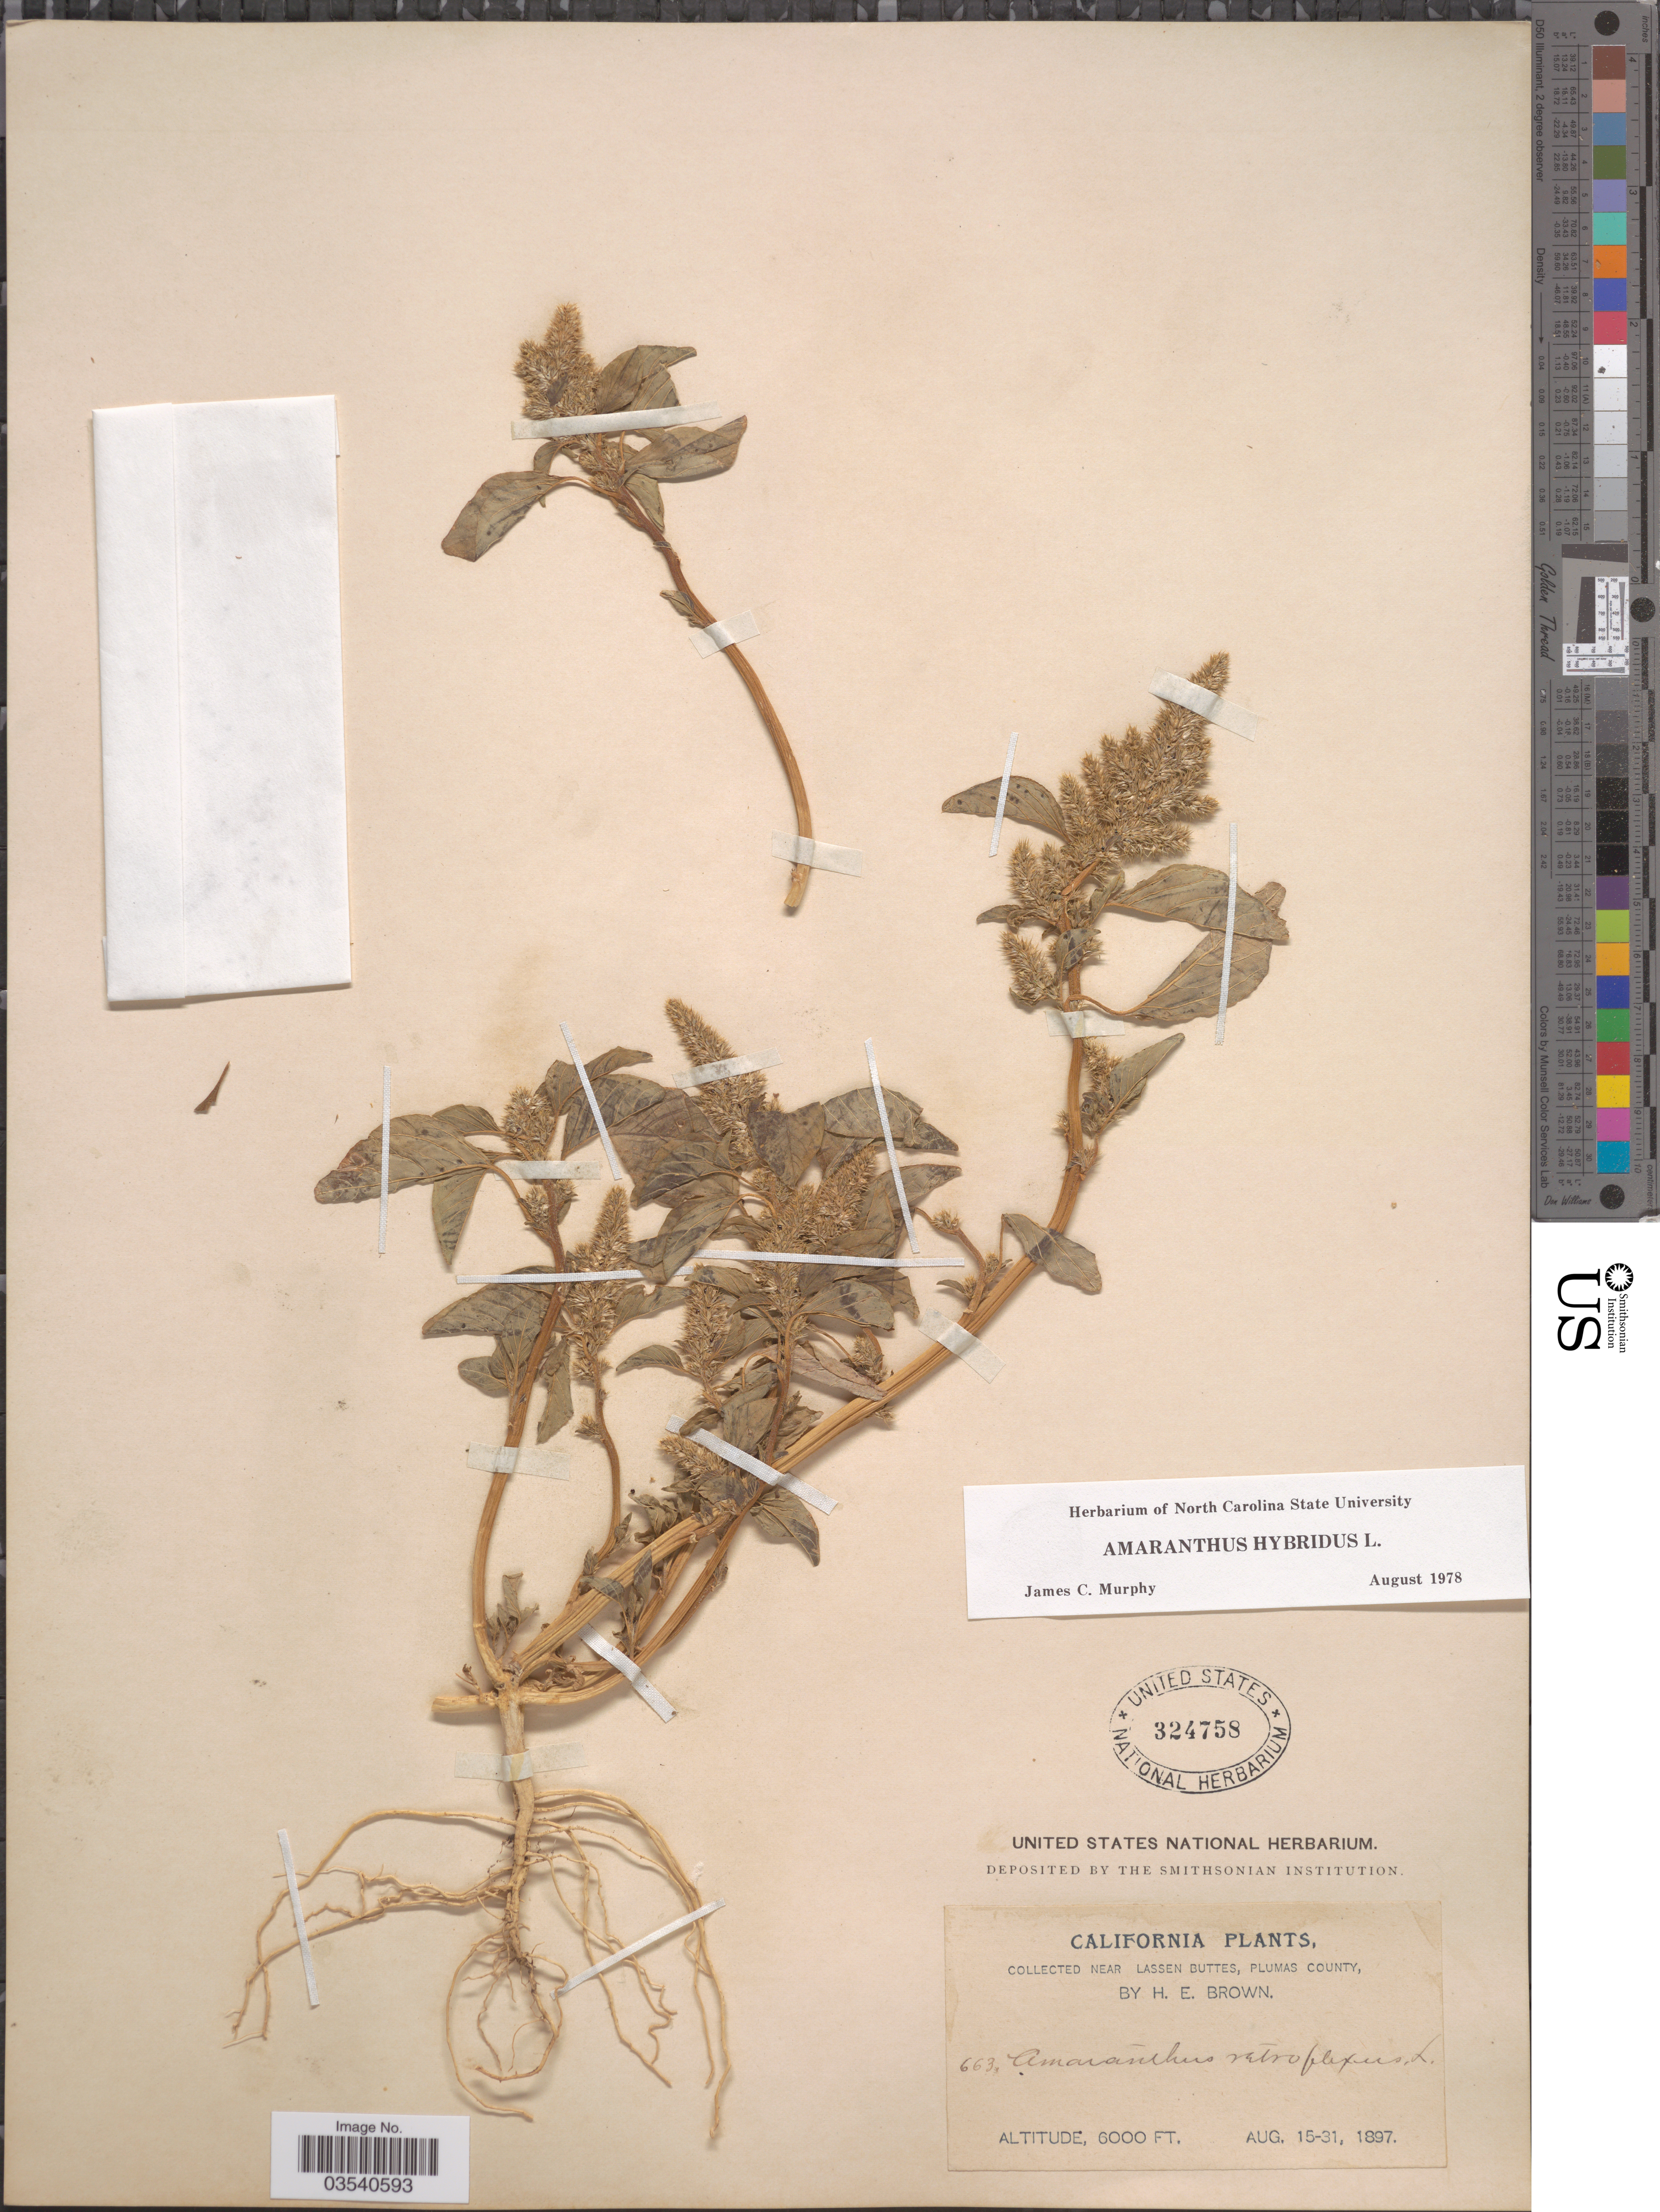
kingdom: Plantae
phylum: Tracheophyta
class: Magnoliopsida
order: Caryophyllales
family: Amaranthaceae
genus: Amaranthus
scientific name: Amaranthus hybridus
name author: L.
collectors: H. E. Brown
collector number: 663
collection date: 1897-08-15/1897-08-31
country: United States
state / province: California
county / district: Plumas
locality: Near Lassen Buttes, Plumas County.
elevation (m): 1829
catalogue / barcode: US 324758